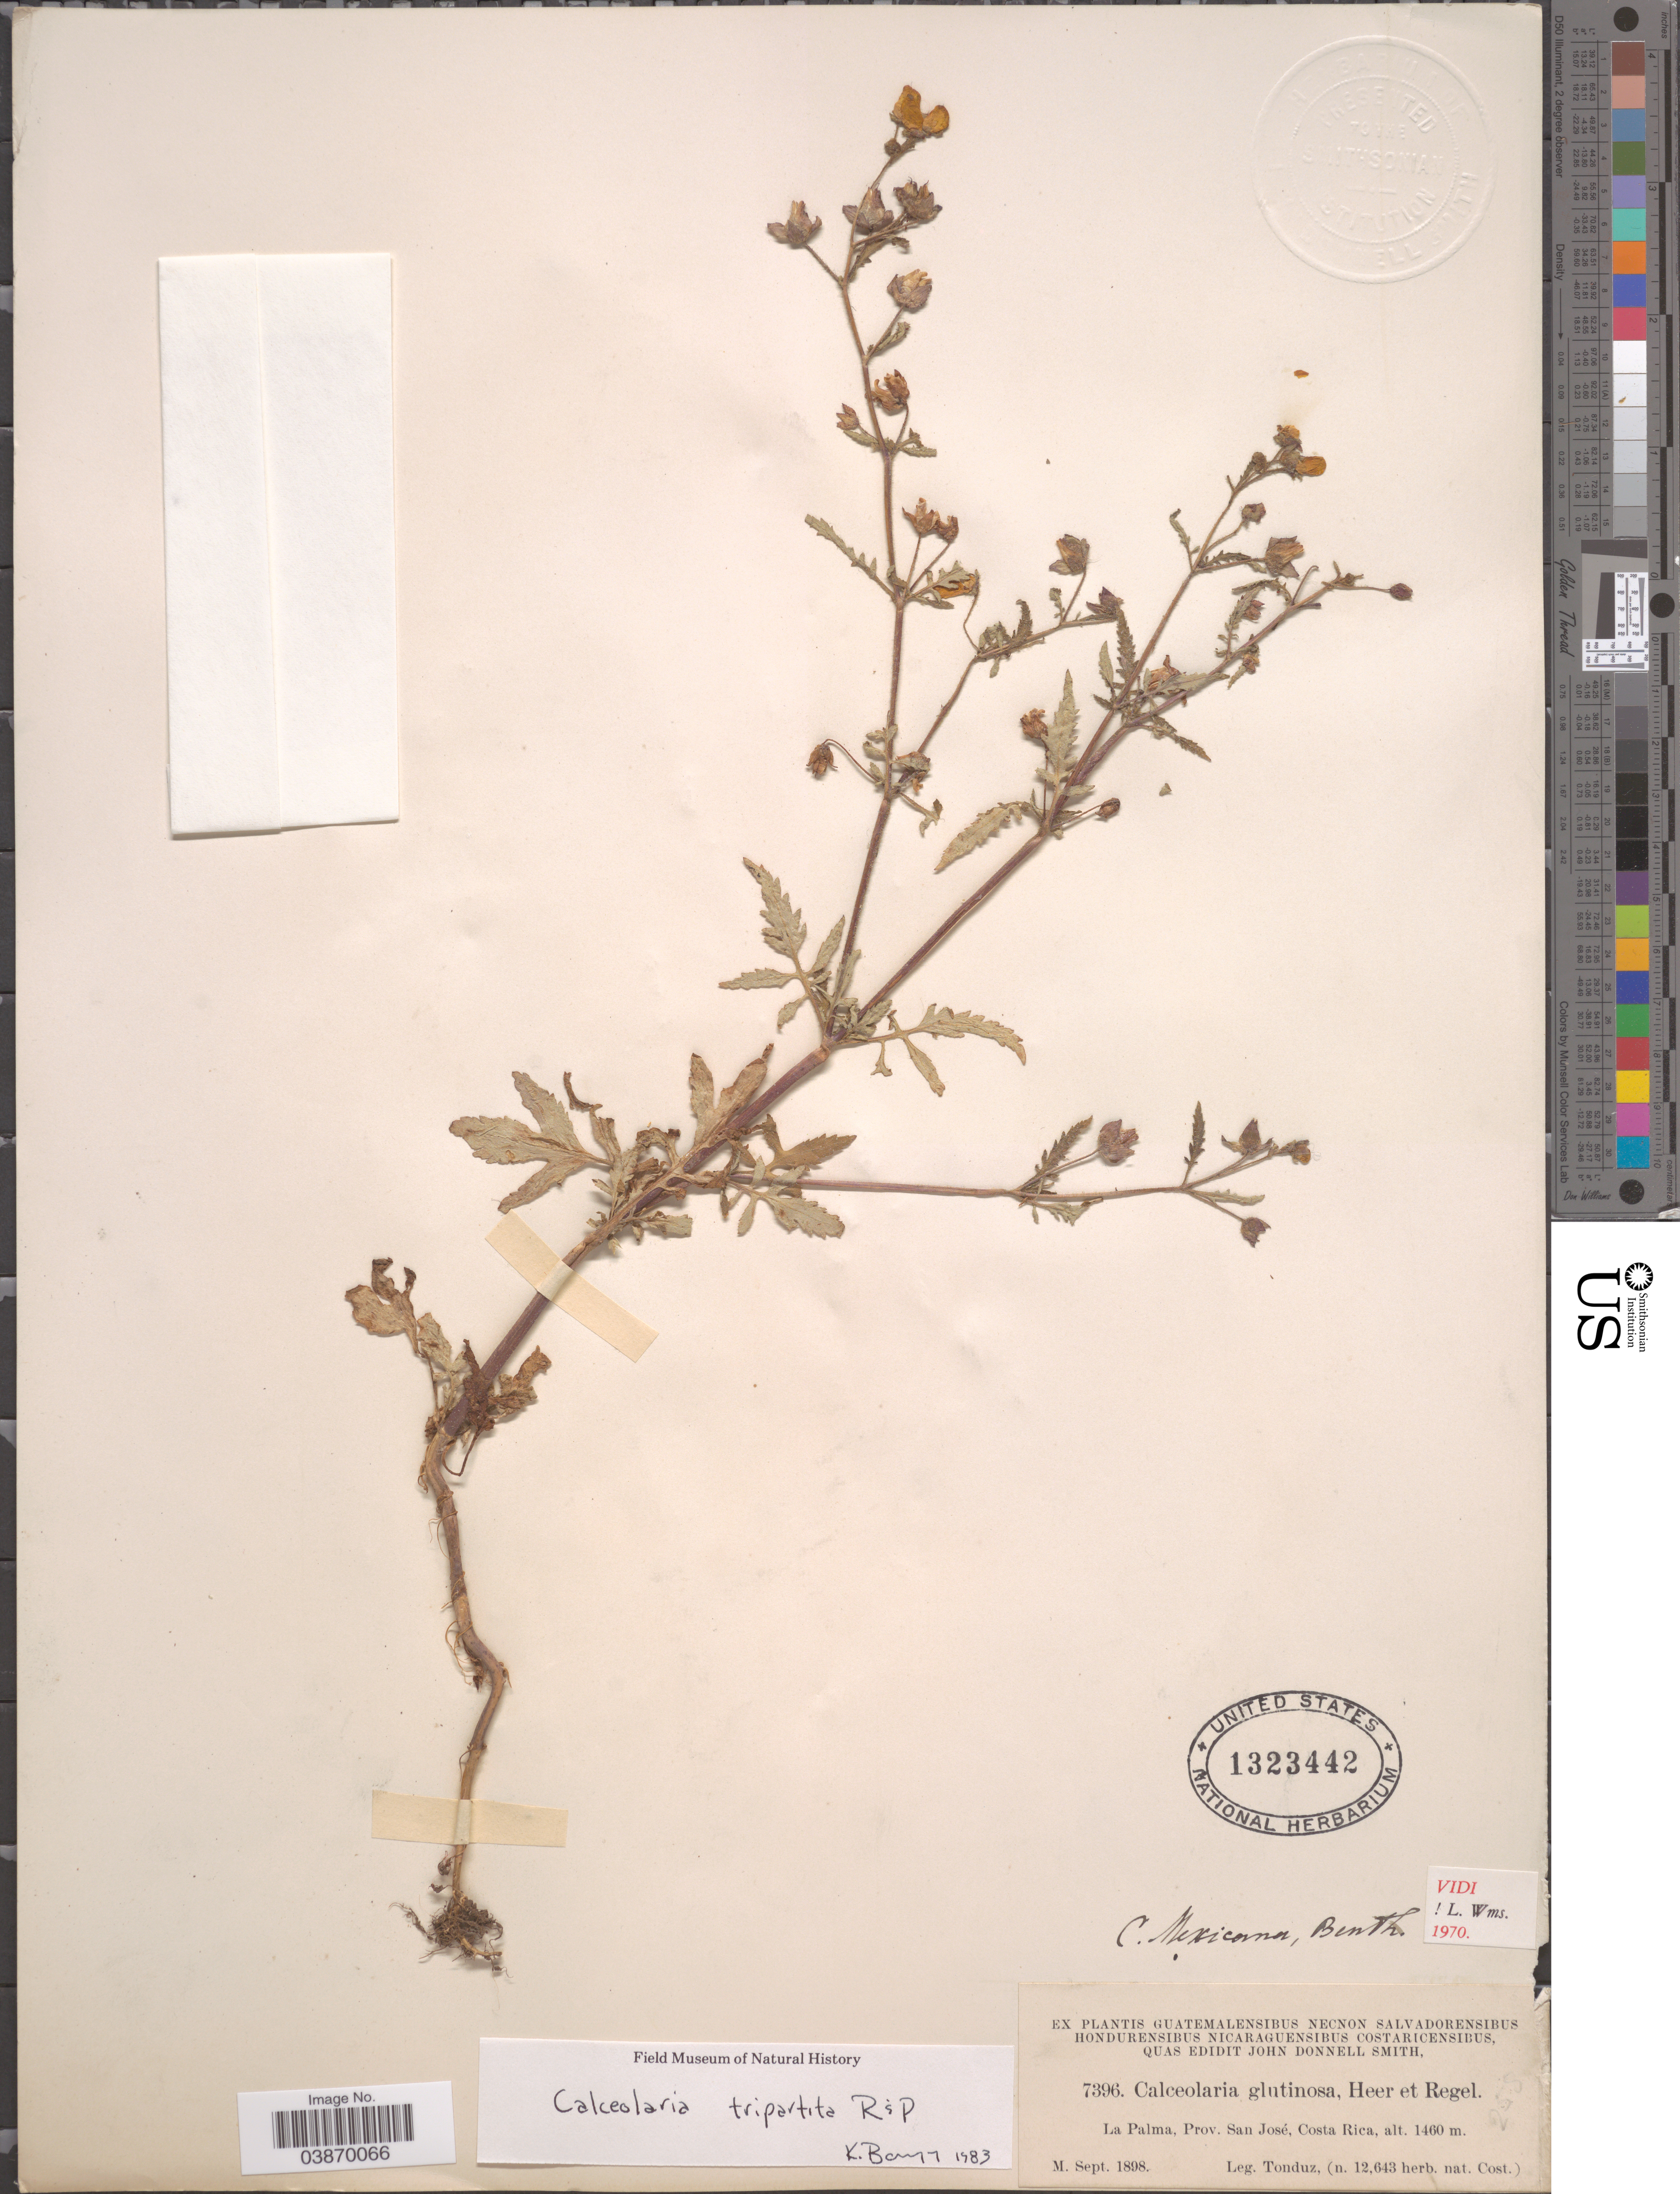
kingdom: Plantae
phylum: Tracheophyta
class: Magnoliopsida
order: Lamiales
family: Calceolariaceae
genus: Calceolaria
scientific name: Calceolaria tripartita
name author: Ruiz & Pav.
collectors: Tonduz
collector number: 7396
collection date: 1898-09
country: Costa Rica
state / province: San José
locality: La Palma.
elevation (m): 1460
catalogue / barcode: US 1323442